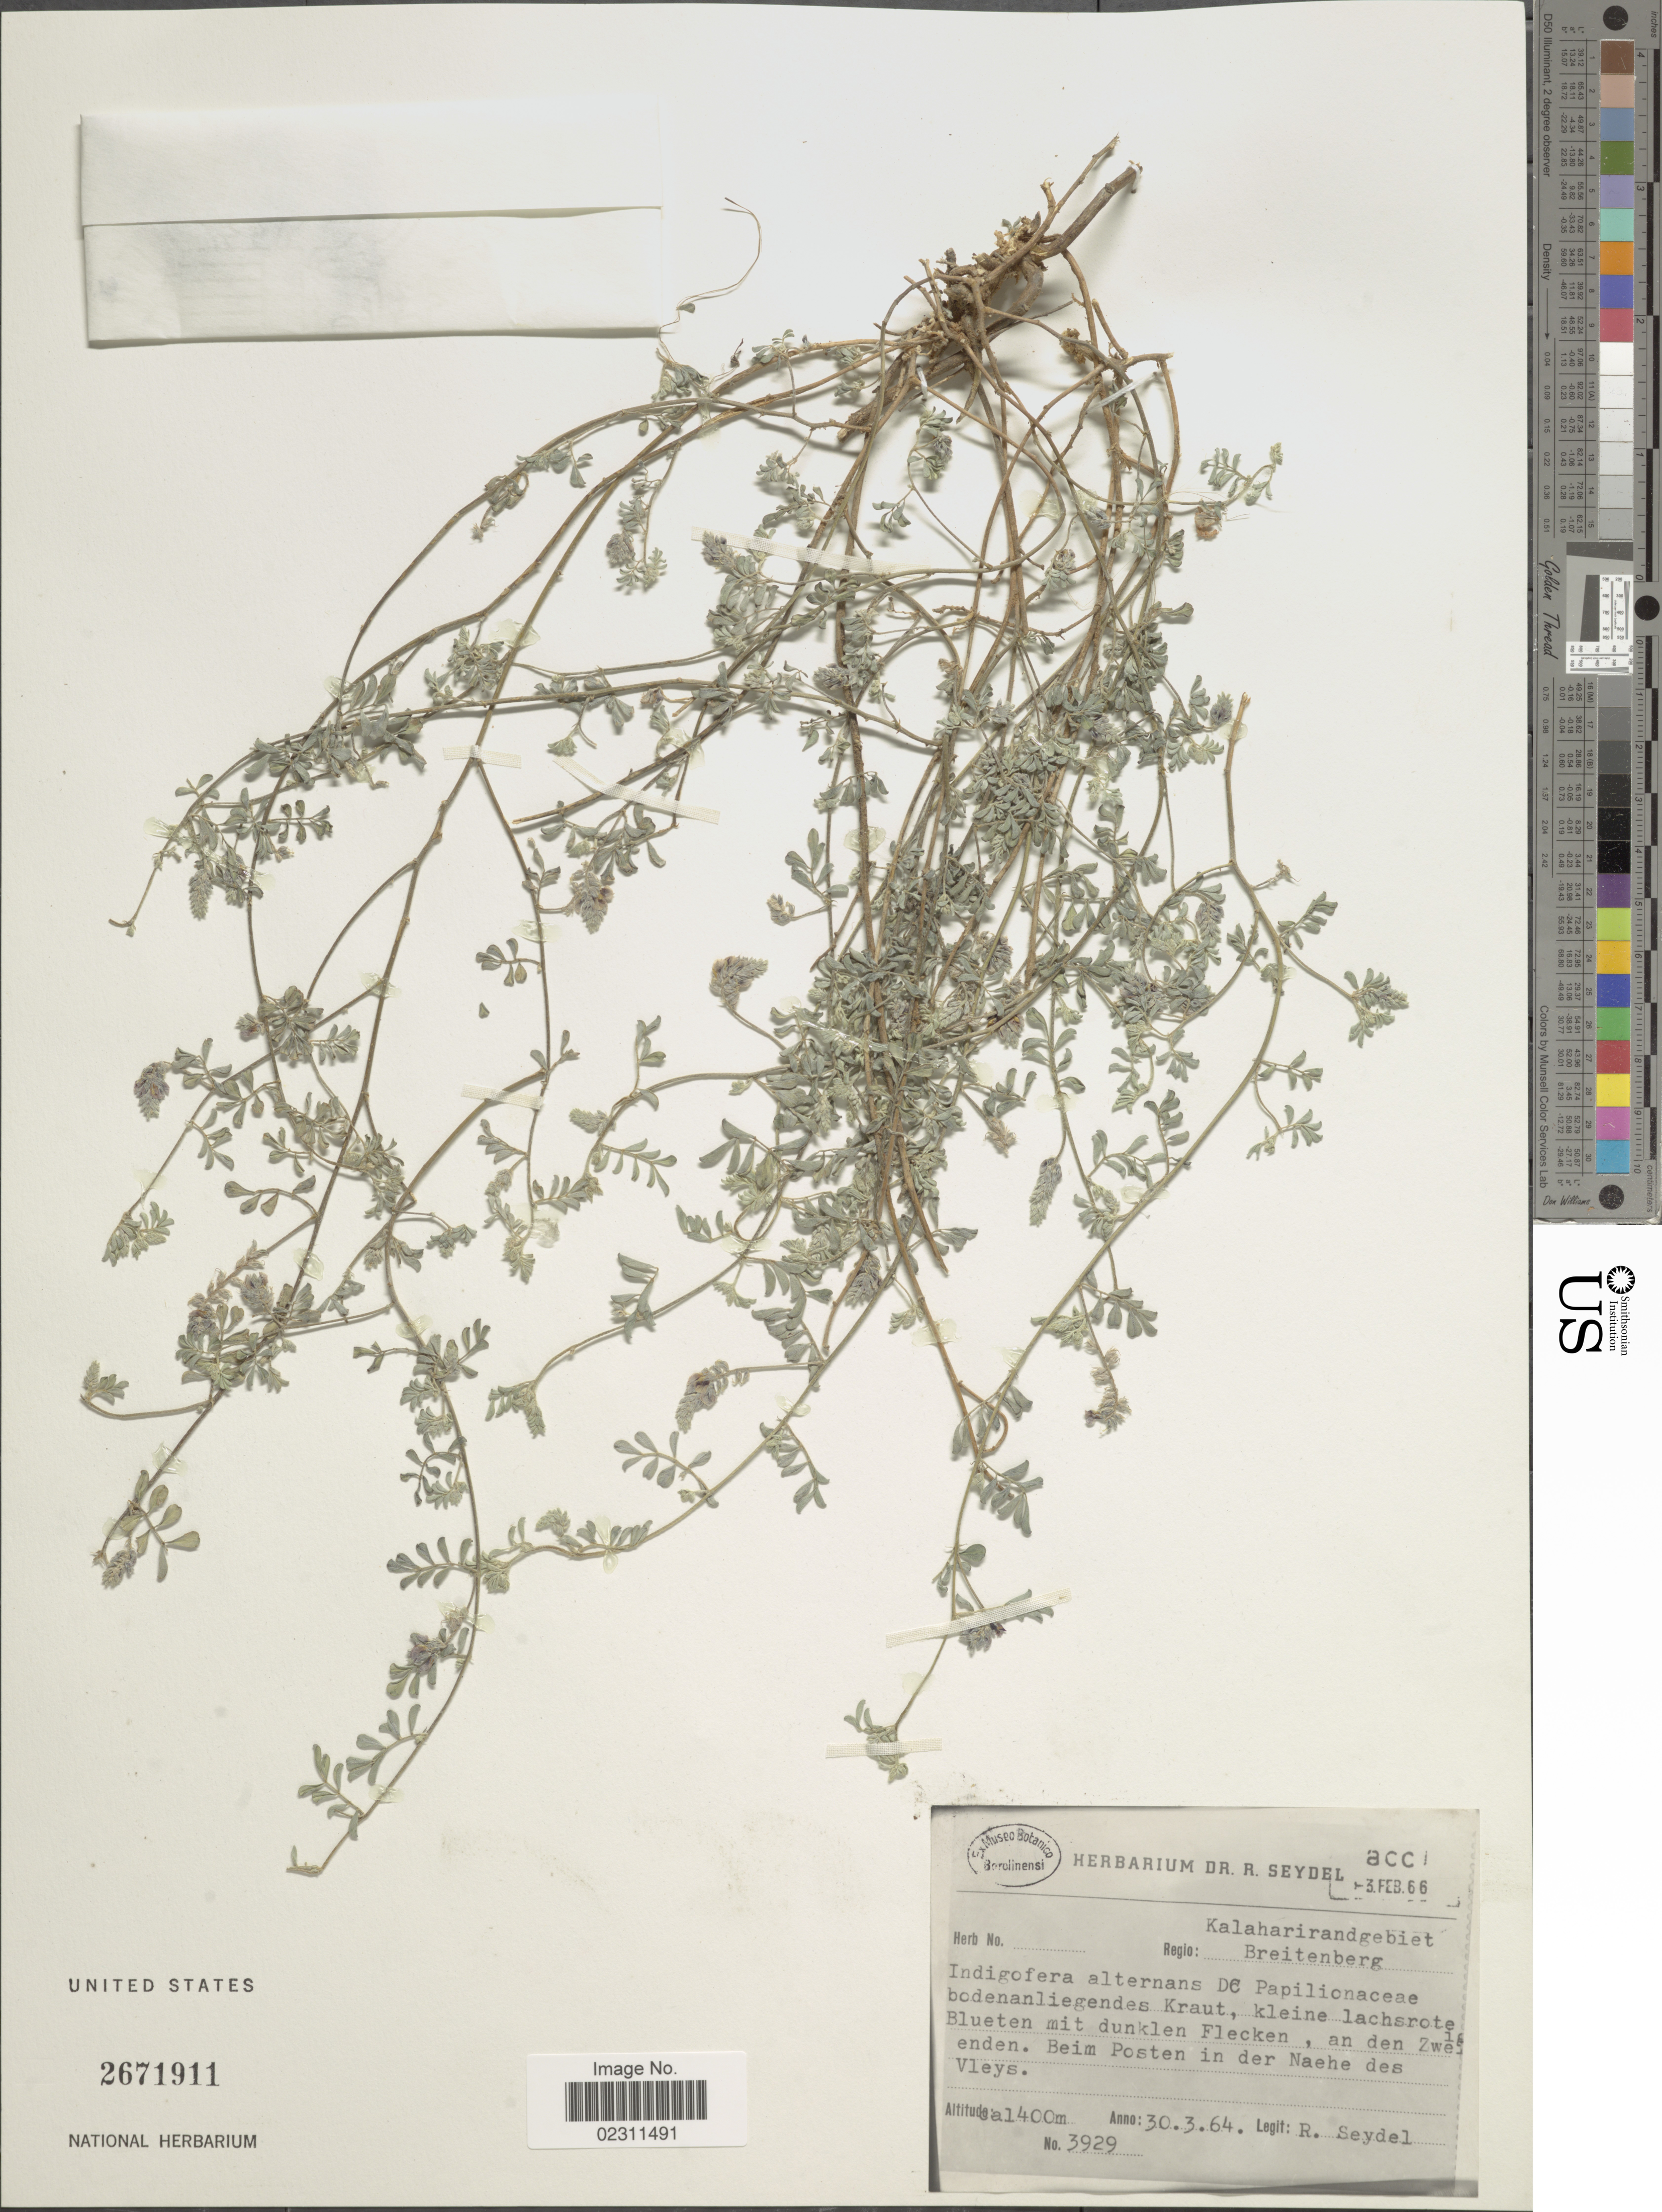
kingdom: Plantae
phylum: Tracheophyta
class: Magnoliopsida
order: Fabales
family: Fabaceae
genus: Indigofera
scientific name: Indigofera alternans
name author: DC.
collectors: R. Seydel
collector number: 3929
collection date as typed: Transcribed d/m/y: 30/3/64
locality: Kalaharirandgebiet Breitenberg. Bodenanliegendes Kraut, kleine lachsrote Blueten mit dunklen Flecken, an den Zweenden. Beim Posten in der Naehe des Vleys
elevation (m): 1400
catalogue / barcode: US 2671911